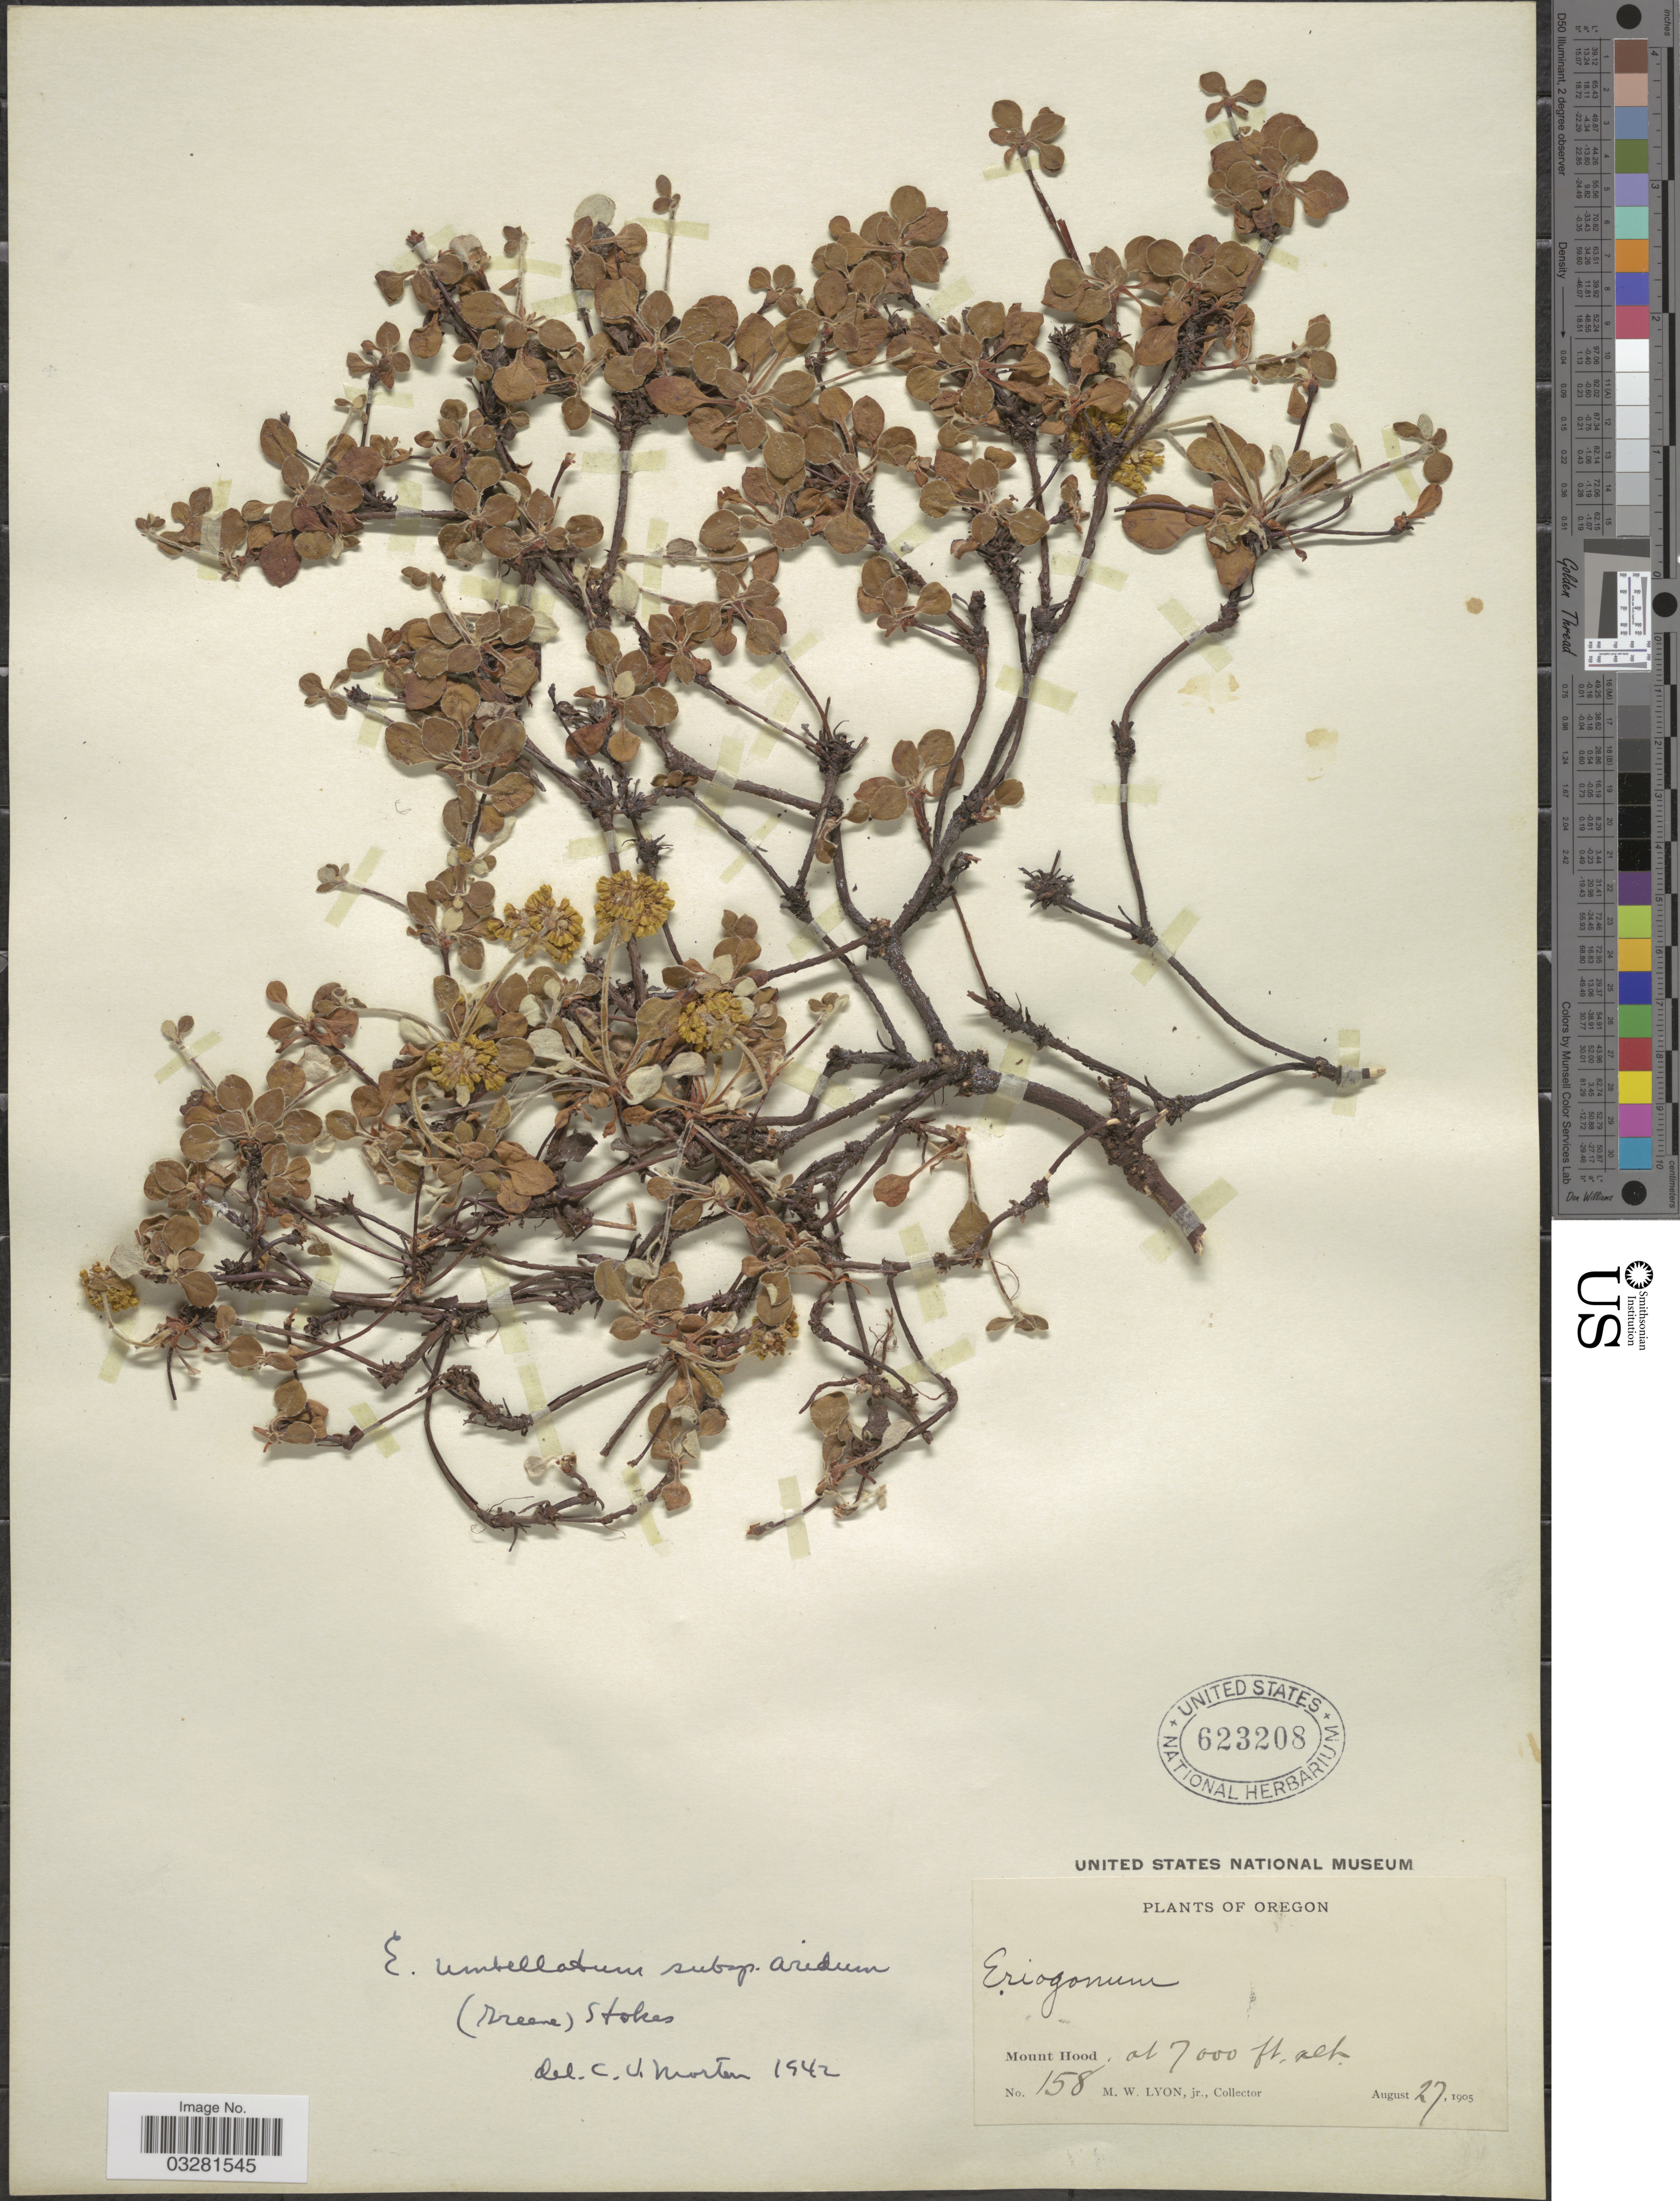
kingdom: Plantae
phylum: Tracheophyta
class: Magnoliopsida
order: Caryophyllales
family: Polygonaceae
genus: Eriogonum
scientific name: Eriogonum umbellatum var. haussknechtii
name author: (Dammer) M.E. Jones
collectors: M. Lyon Jr.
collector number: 158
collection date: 1905-08-27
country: United States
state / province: Oregon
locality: Mount Hood.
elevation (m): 2134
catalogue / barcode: US 623208